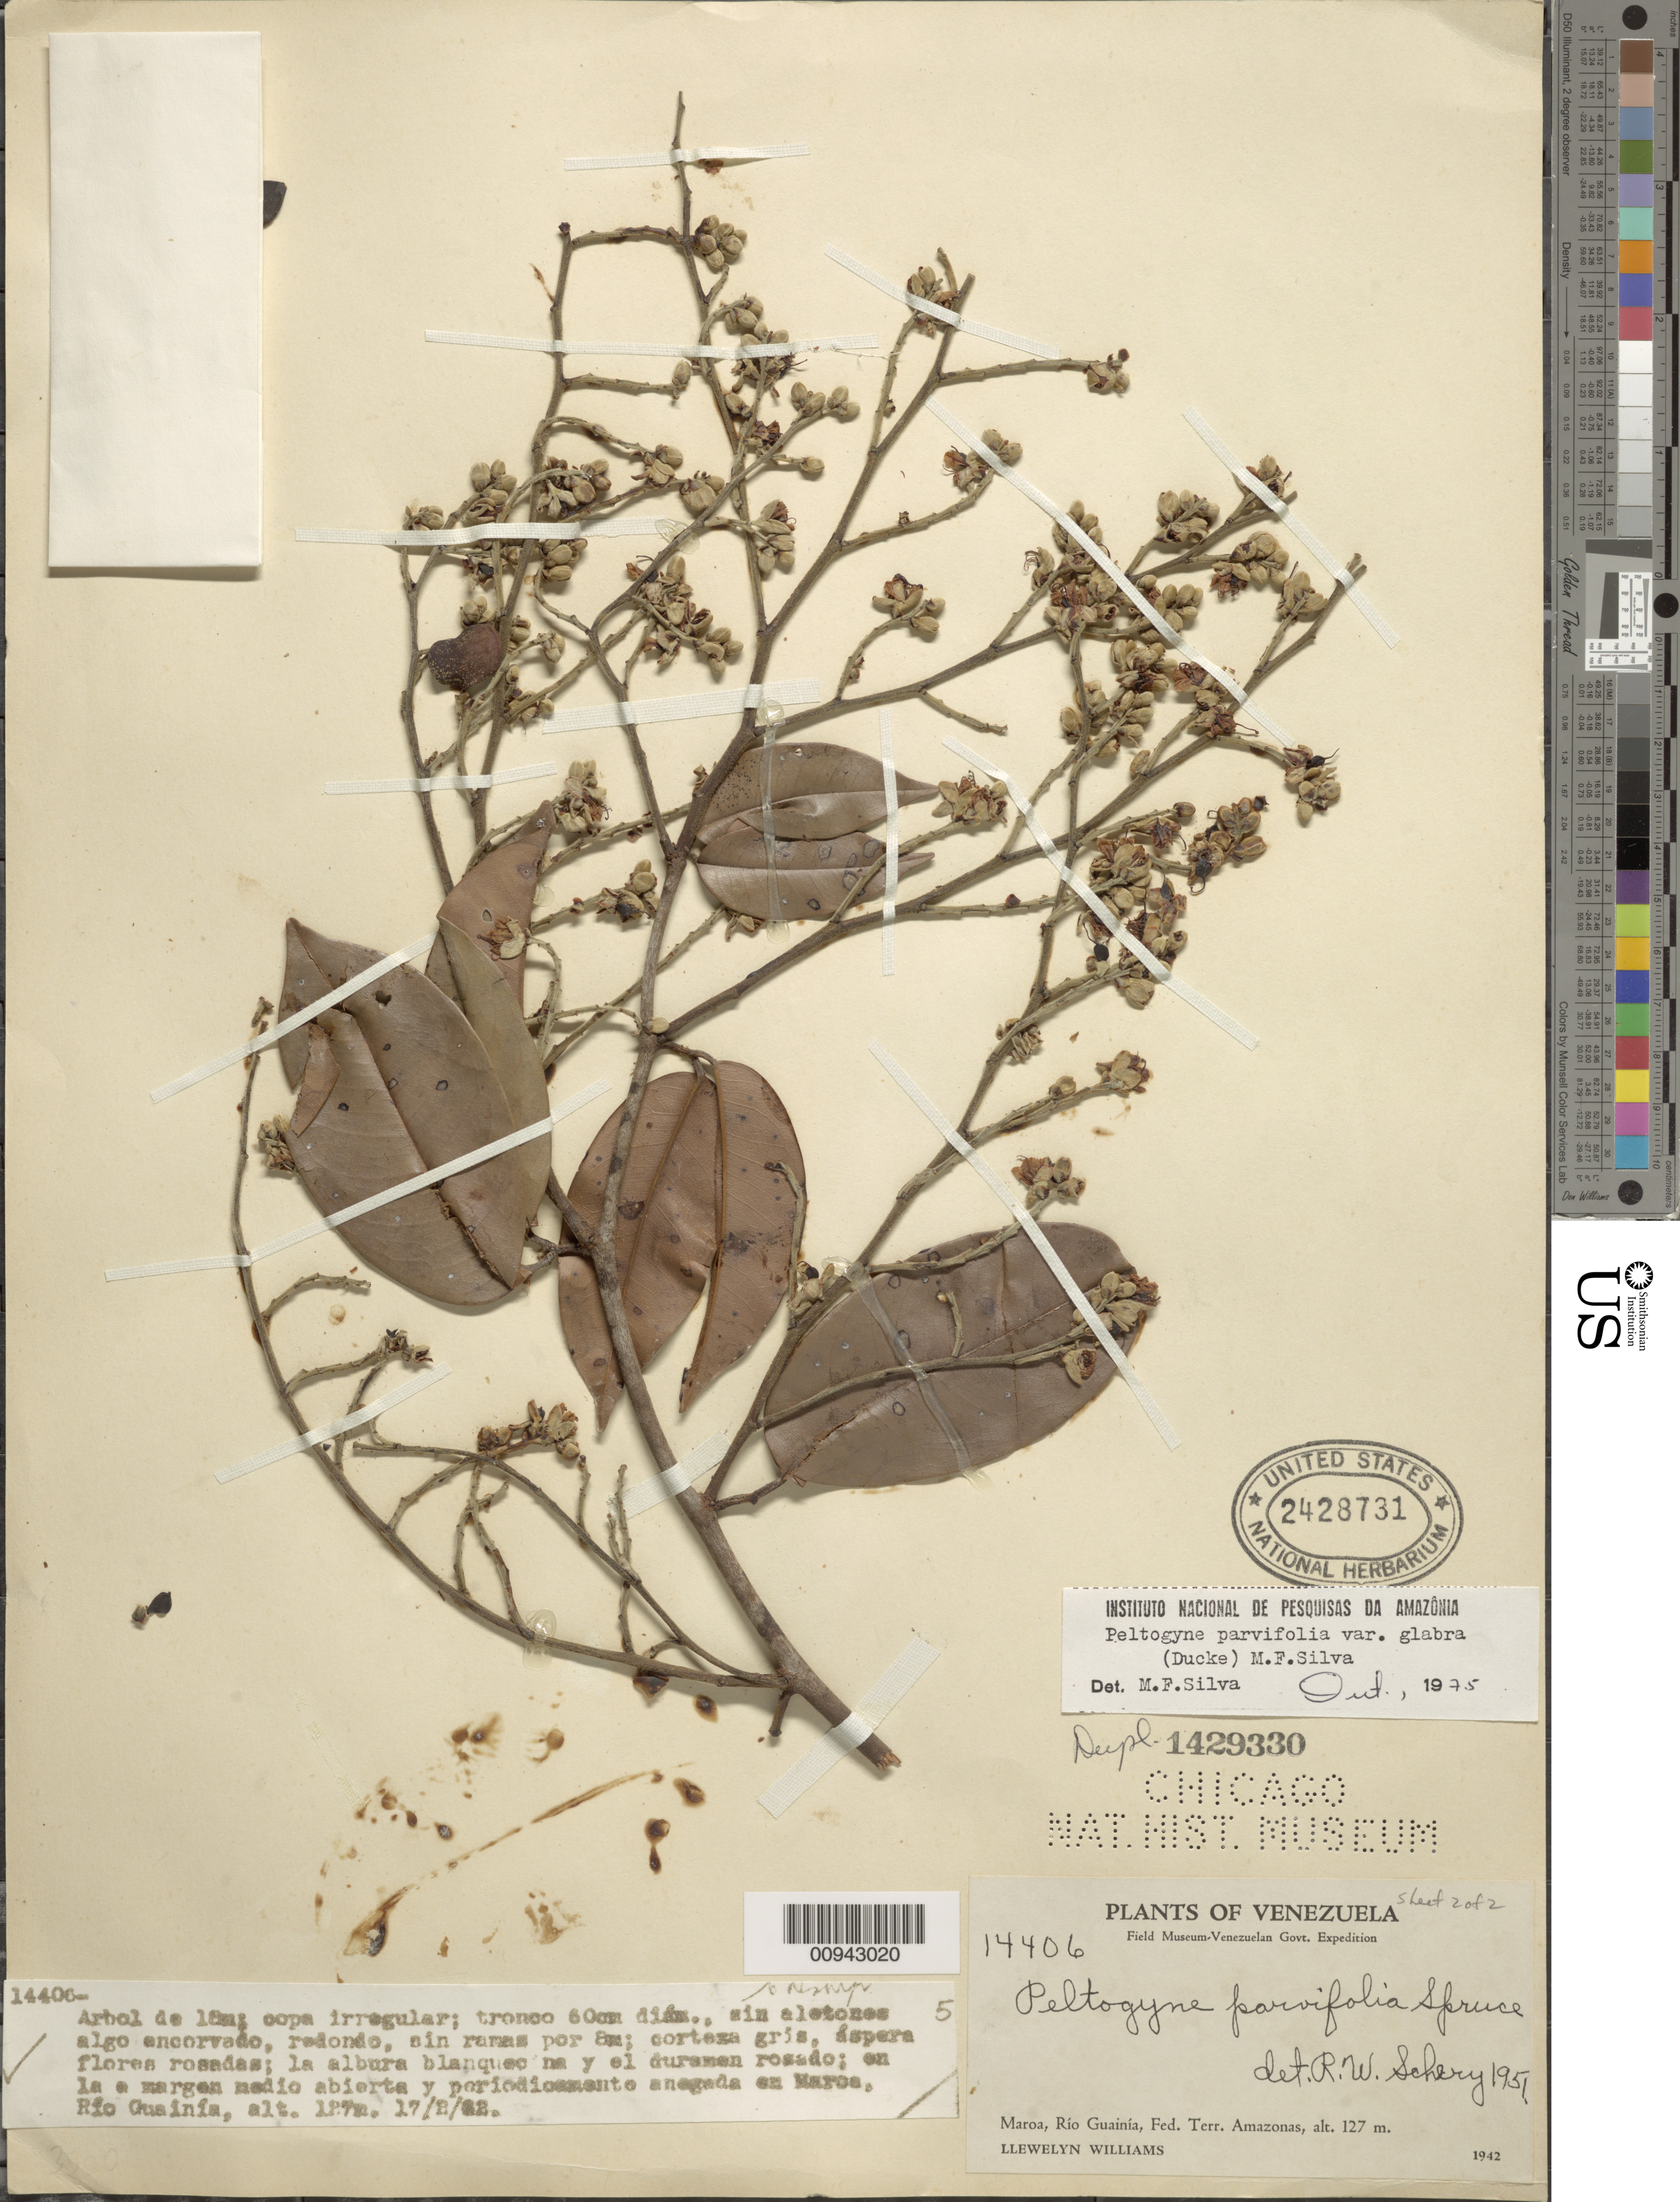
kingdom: Plantae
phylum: Tracheophyta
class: Magnoliopsida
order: Fabales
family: Fabaceae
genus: Peltogyne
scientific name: Peltogyne parvifolia var. glabra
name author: (Ducke) M.F. Silva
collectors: Ll. Williams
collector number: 14406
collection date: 1942-02-17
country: Venezuela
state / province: Amazonas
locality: Maroa, Rio Guainia, Fed. Terr. Amazonas.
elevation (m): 127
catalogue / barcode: US 2428731